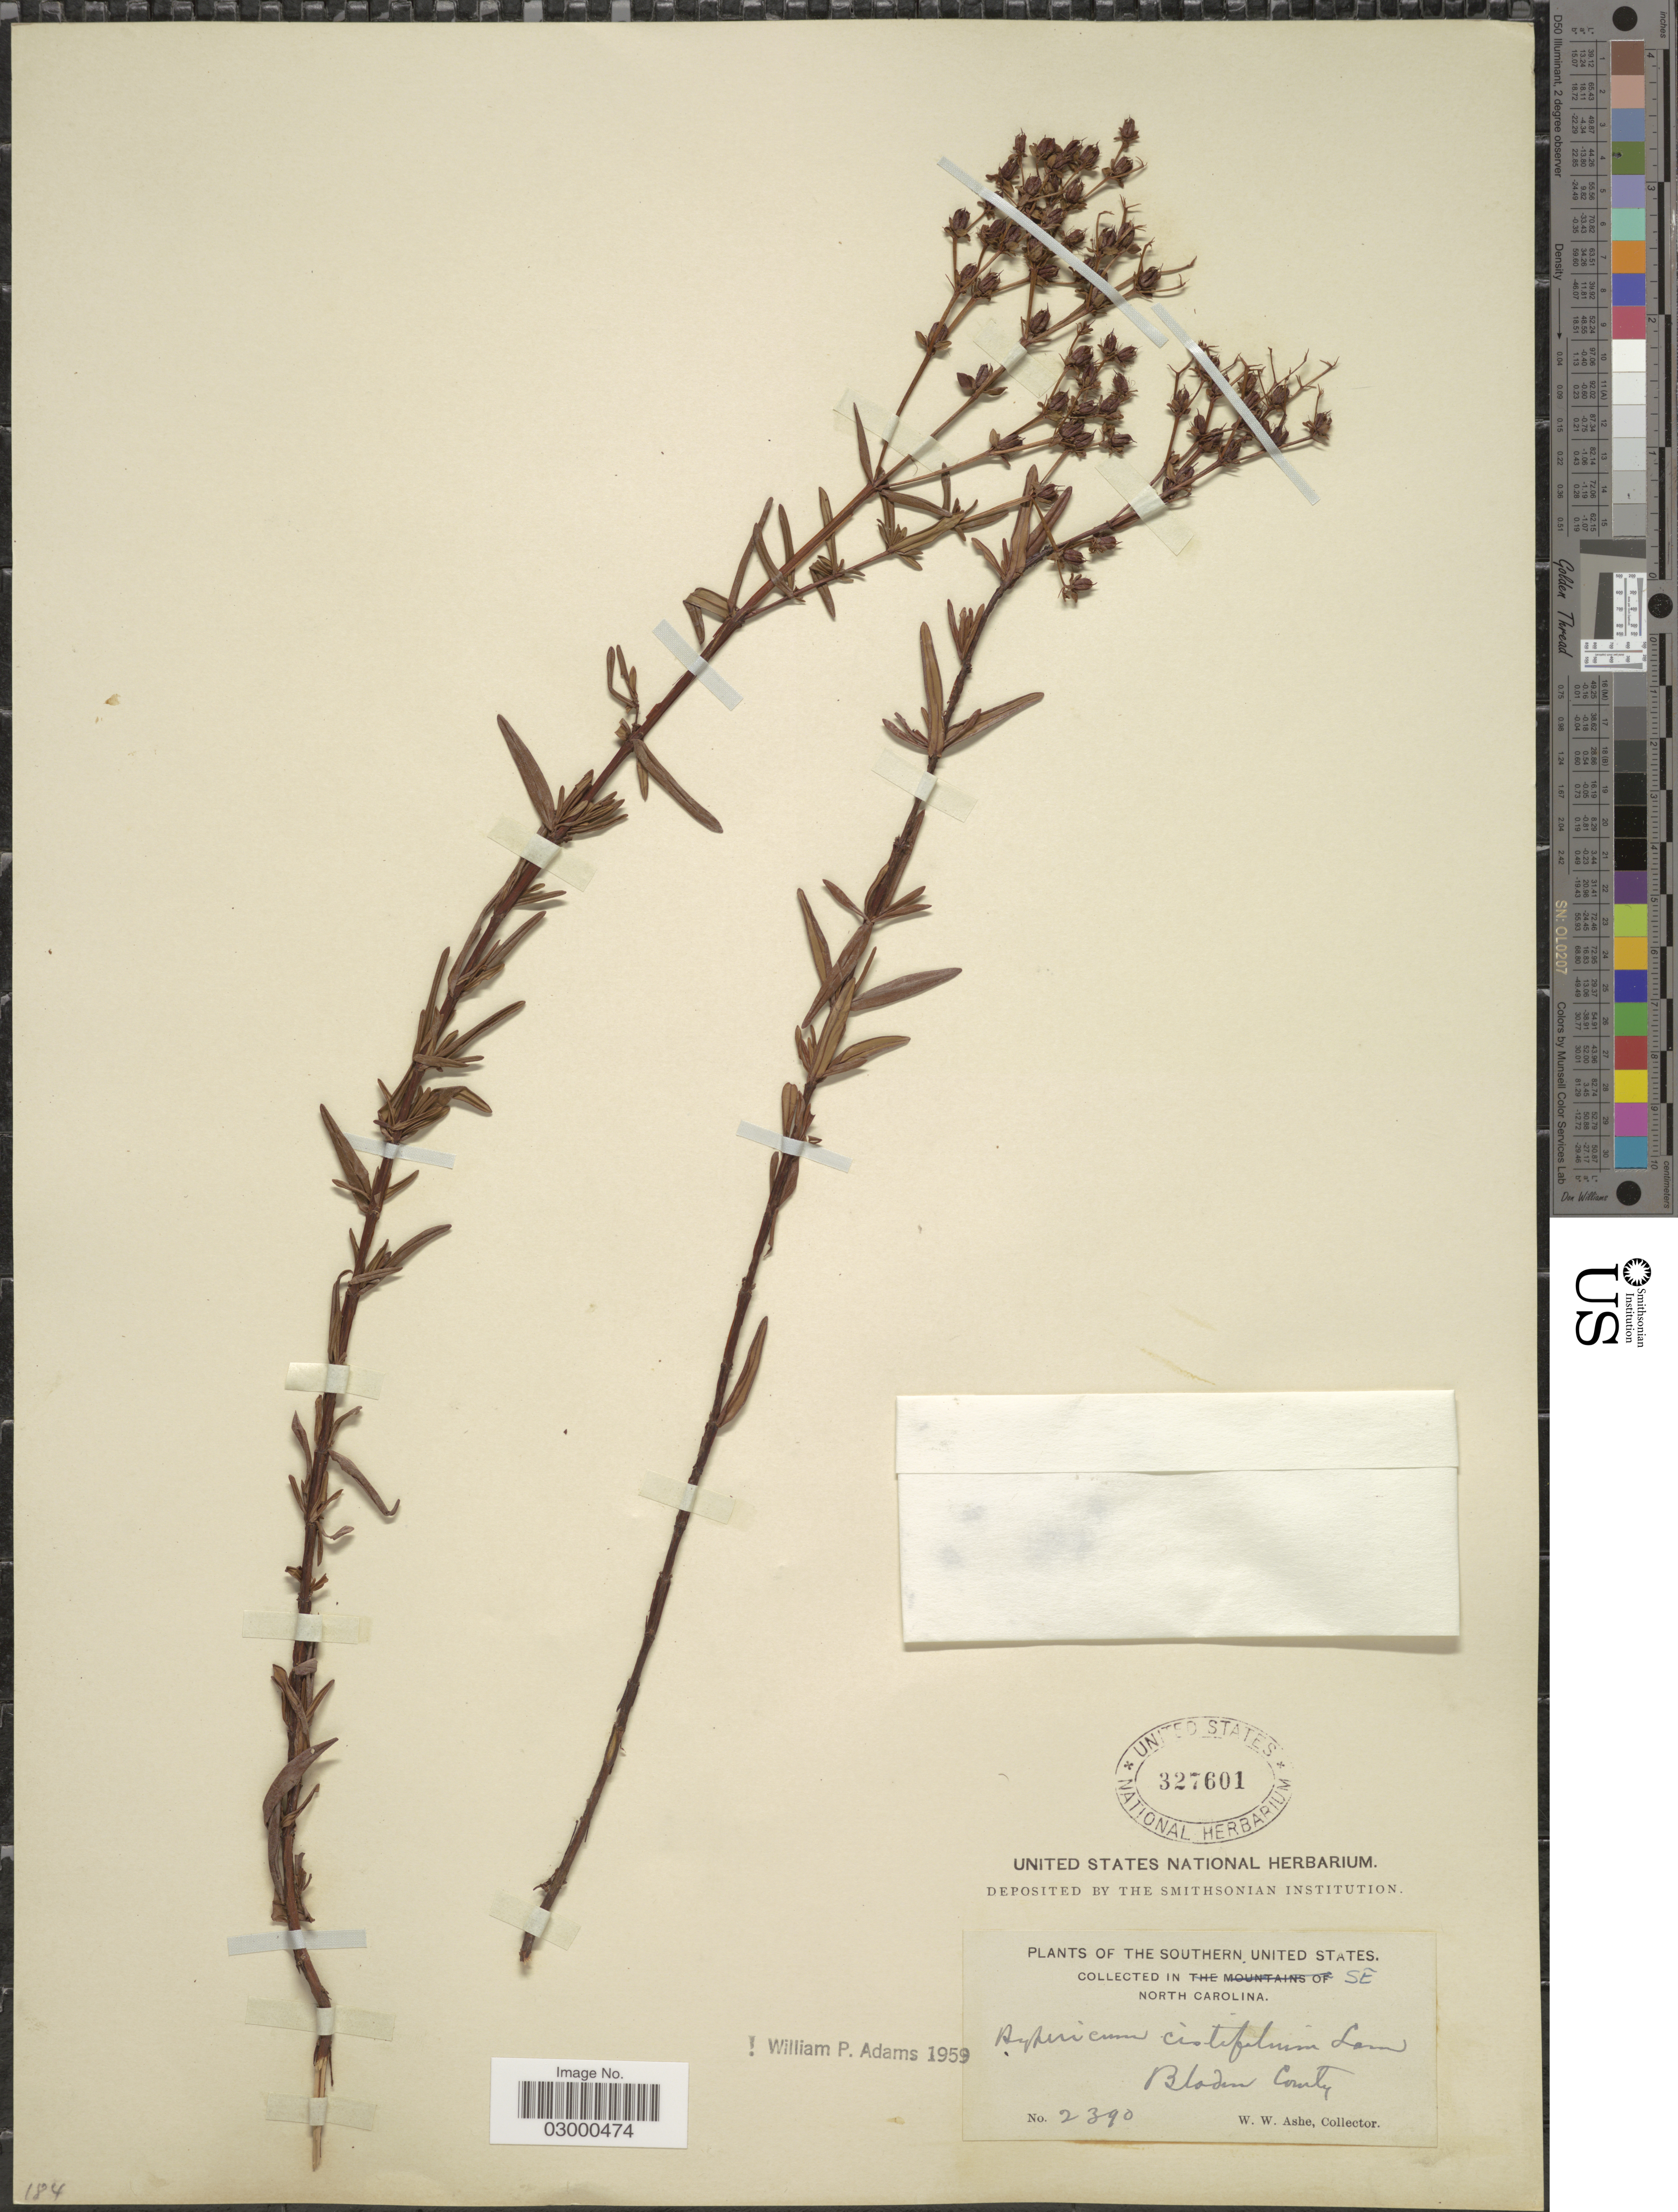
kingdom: Plantae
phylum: Tracheophyta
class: Magnoliopsida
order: Malpighiales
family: Hypericaceae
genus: Hypericum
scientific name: Hypericum cistifolium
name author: Lam.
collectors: W. W. Ashe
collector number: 2390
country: United States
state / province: North Carolina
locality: The Southern United States, SE North Carolina, Bladen County.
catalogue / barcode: US 327601